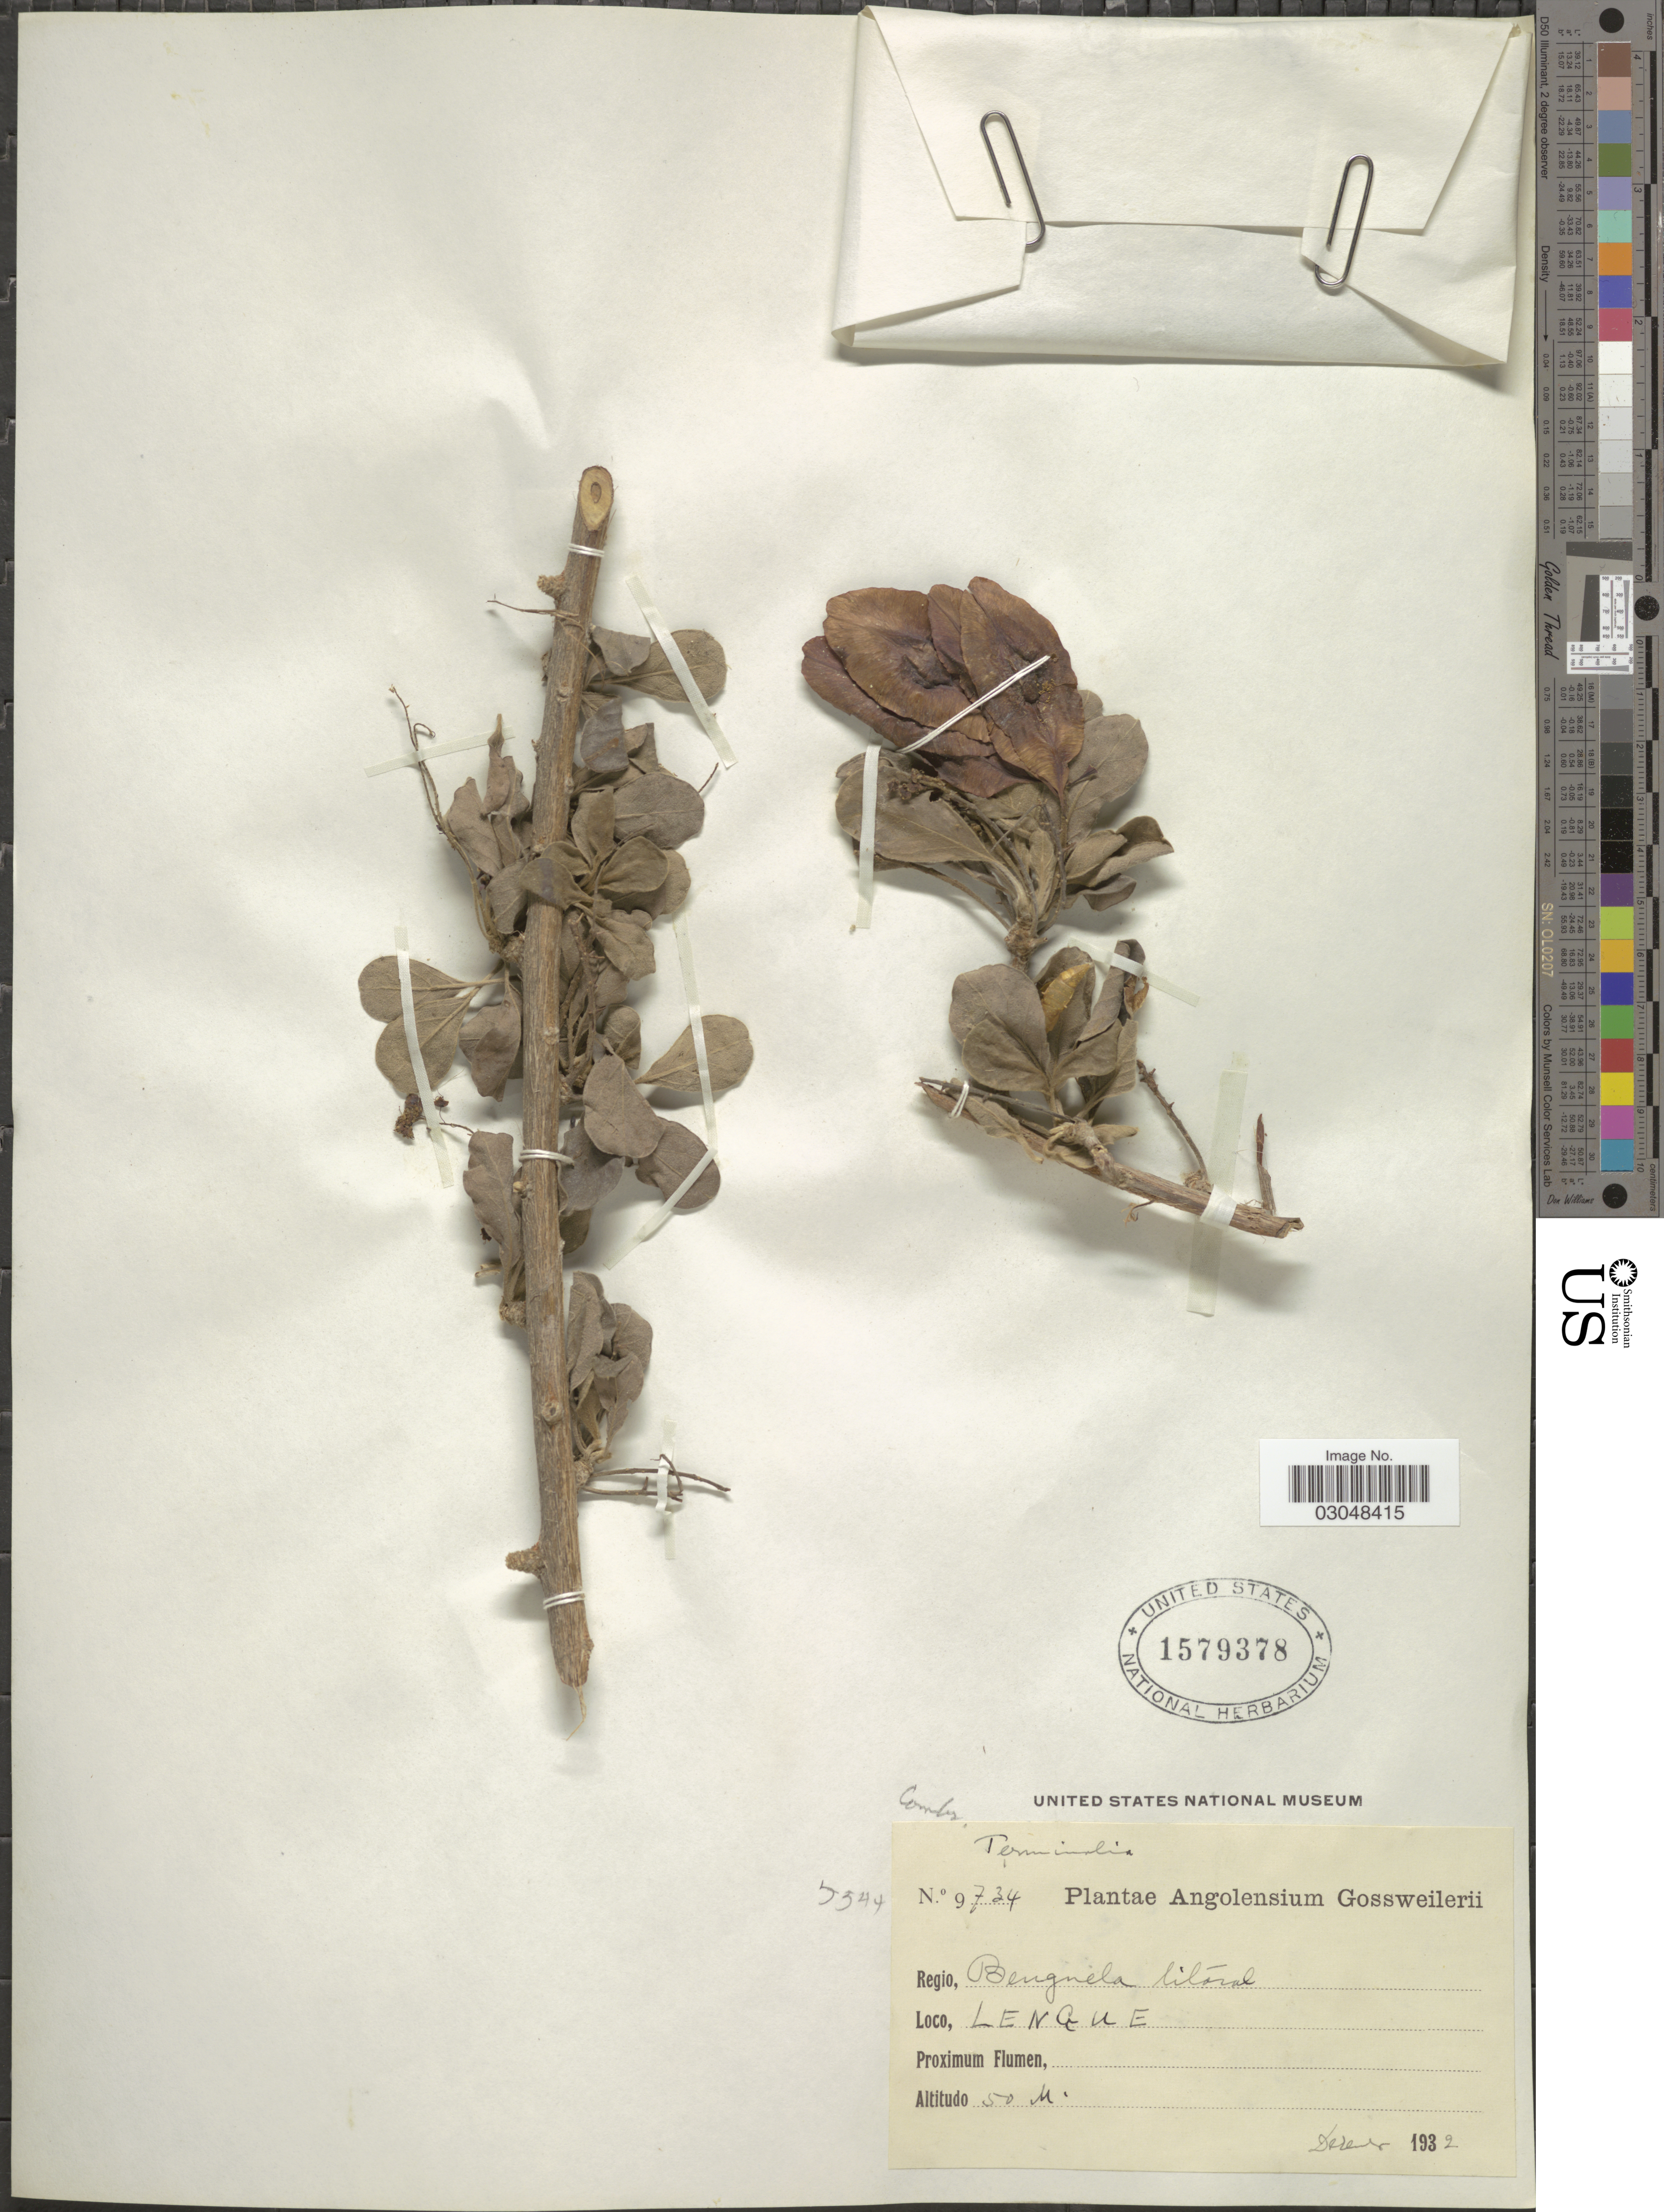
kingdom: Plantae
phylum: Tracheophyta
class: Magnoliopsida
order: Myrtales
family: Combretaceae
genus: Terminalia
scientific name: Terminalia sp.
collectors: -. Gossweiler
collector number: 9734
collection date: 1932-12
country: Angola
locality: Regio Benguela litoral. Lengue.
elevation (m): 50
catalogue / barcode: US 1579378